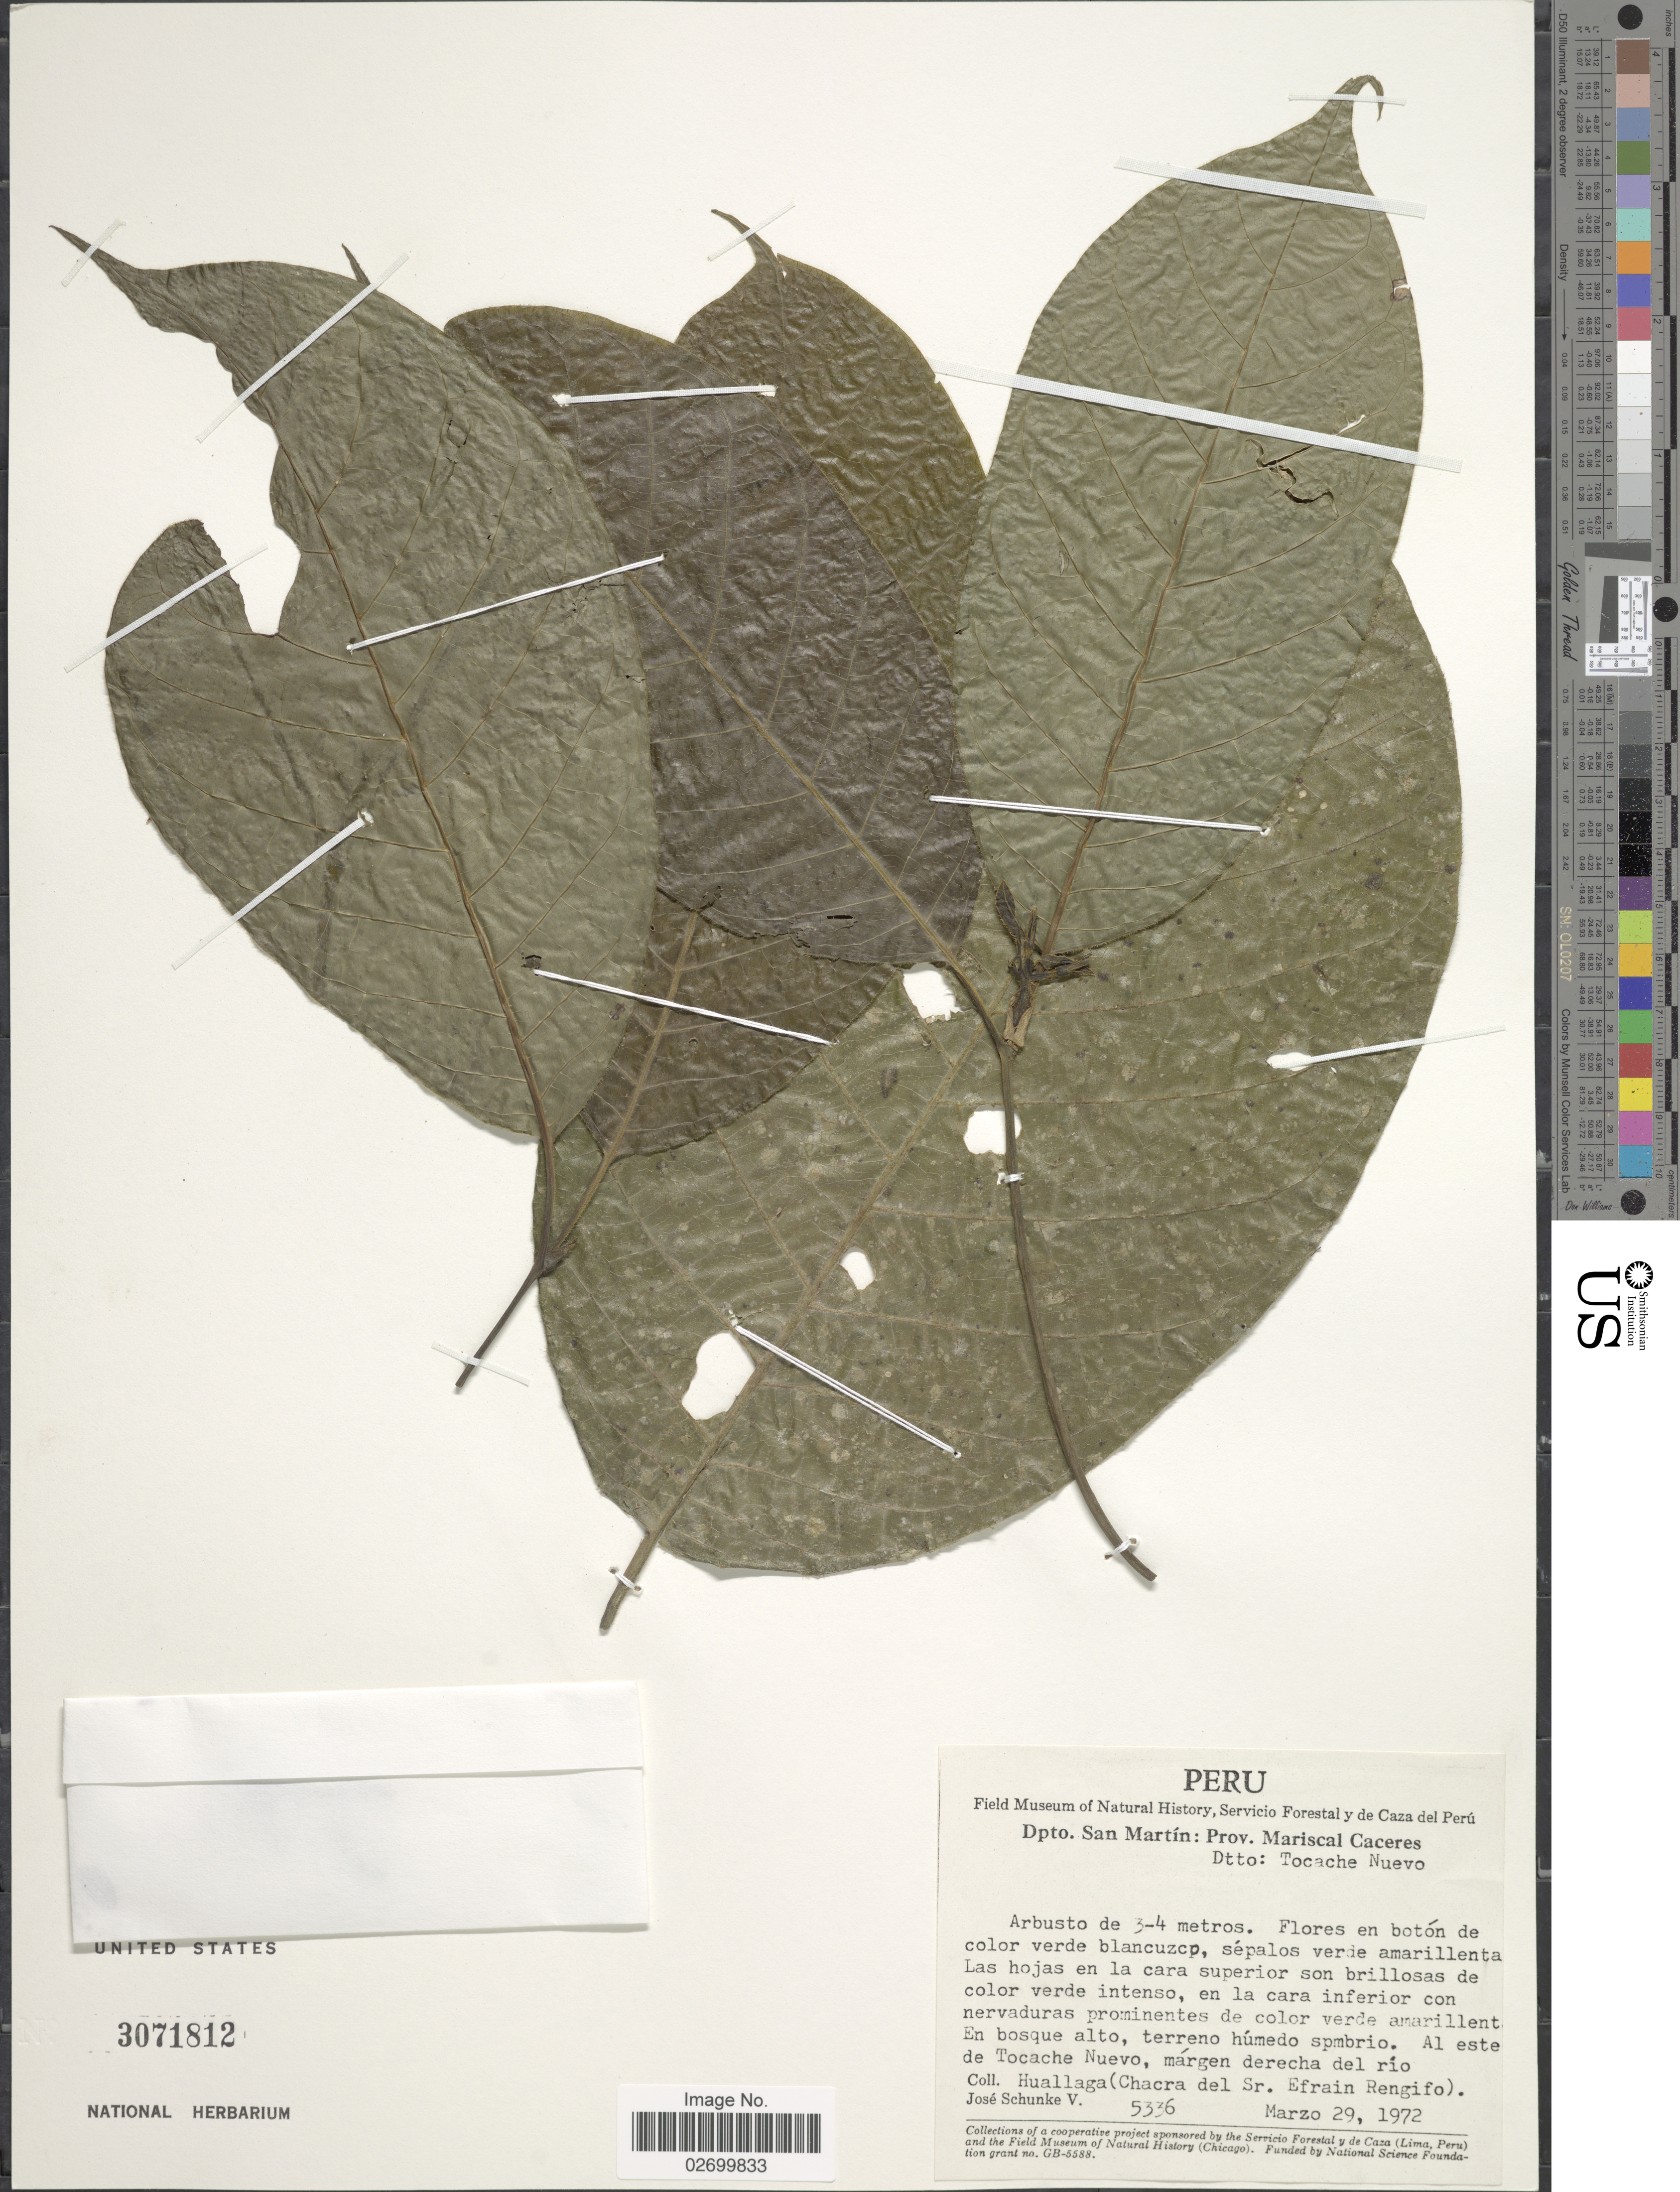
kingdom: Plantae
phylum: Tracheophyta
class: Magnoliopsida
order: Gentianales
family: Rubiaceae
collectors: J. Schunke Vigo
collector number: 5336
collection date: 1972-03-29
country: Peru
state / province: San Martín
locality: Dpto. San Martin: Prov. Mariscal Caceres. Dtto: Tocache Nuevo. Al este de Tocache Nuevo, margen derecha del rio Huallaga (Chacra del Sr. Efrain Rengifo).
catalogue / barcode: US 3071812